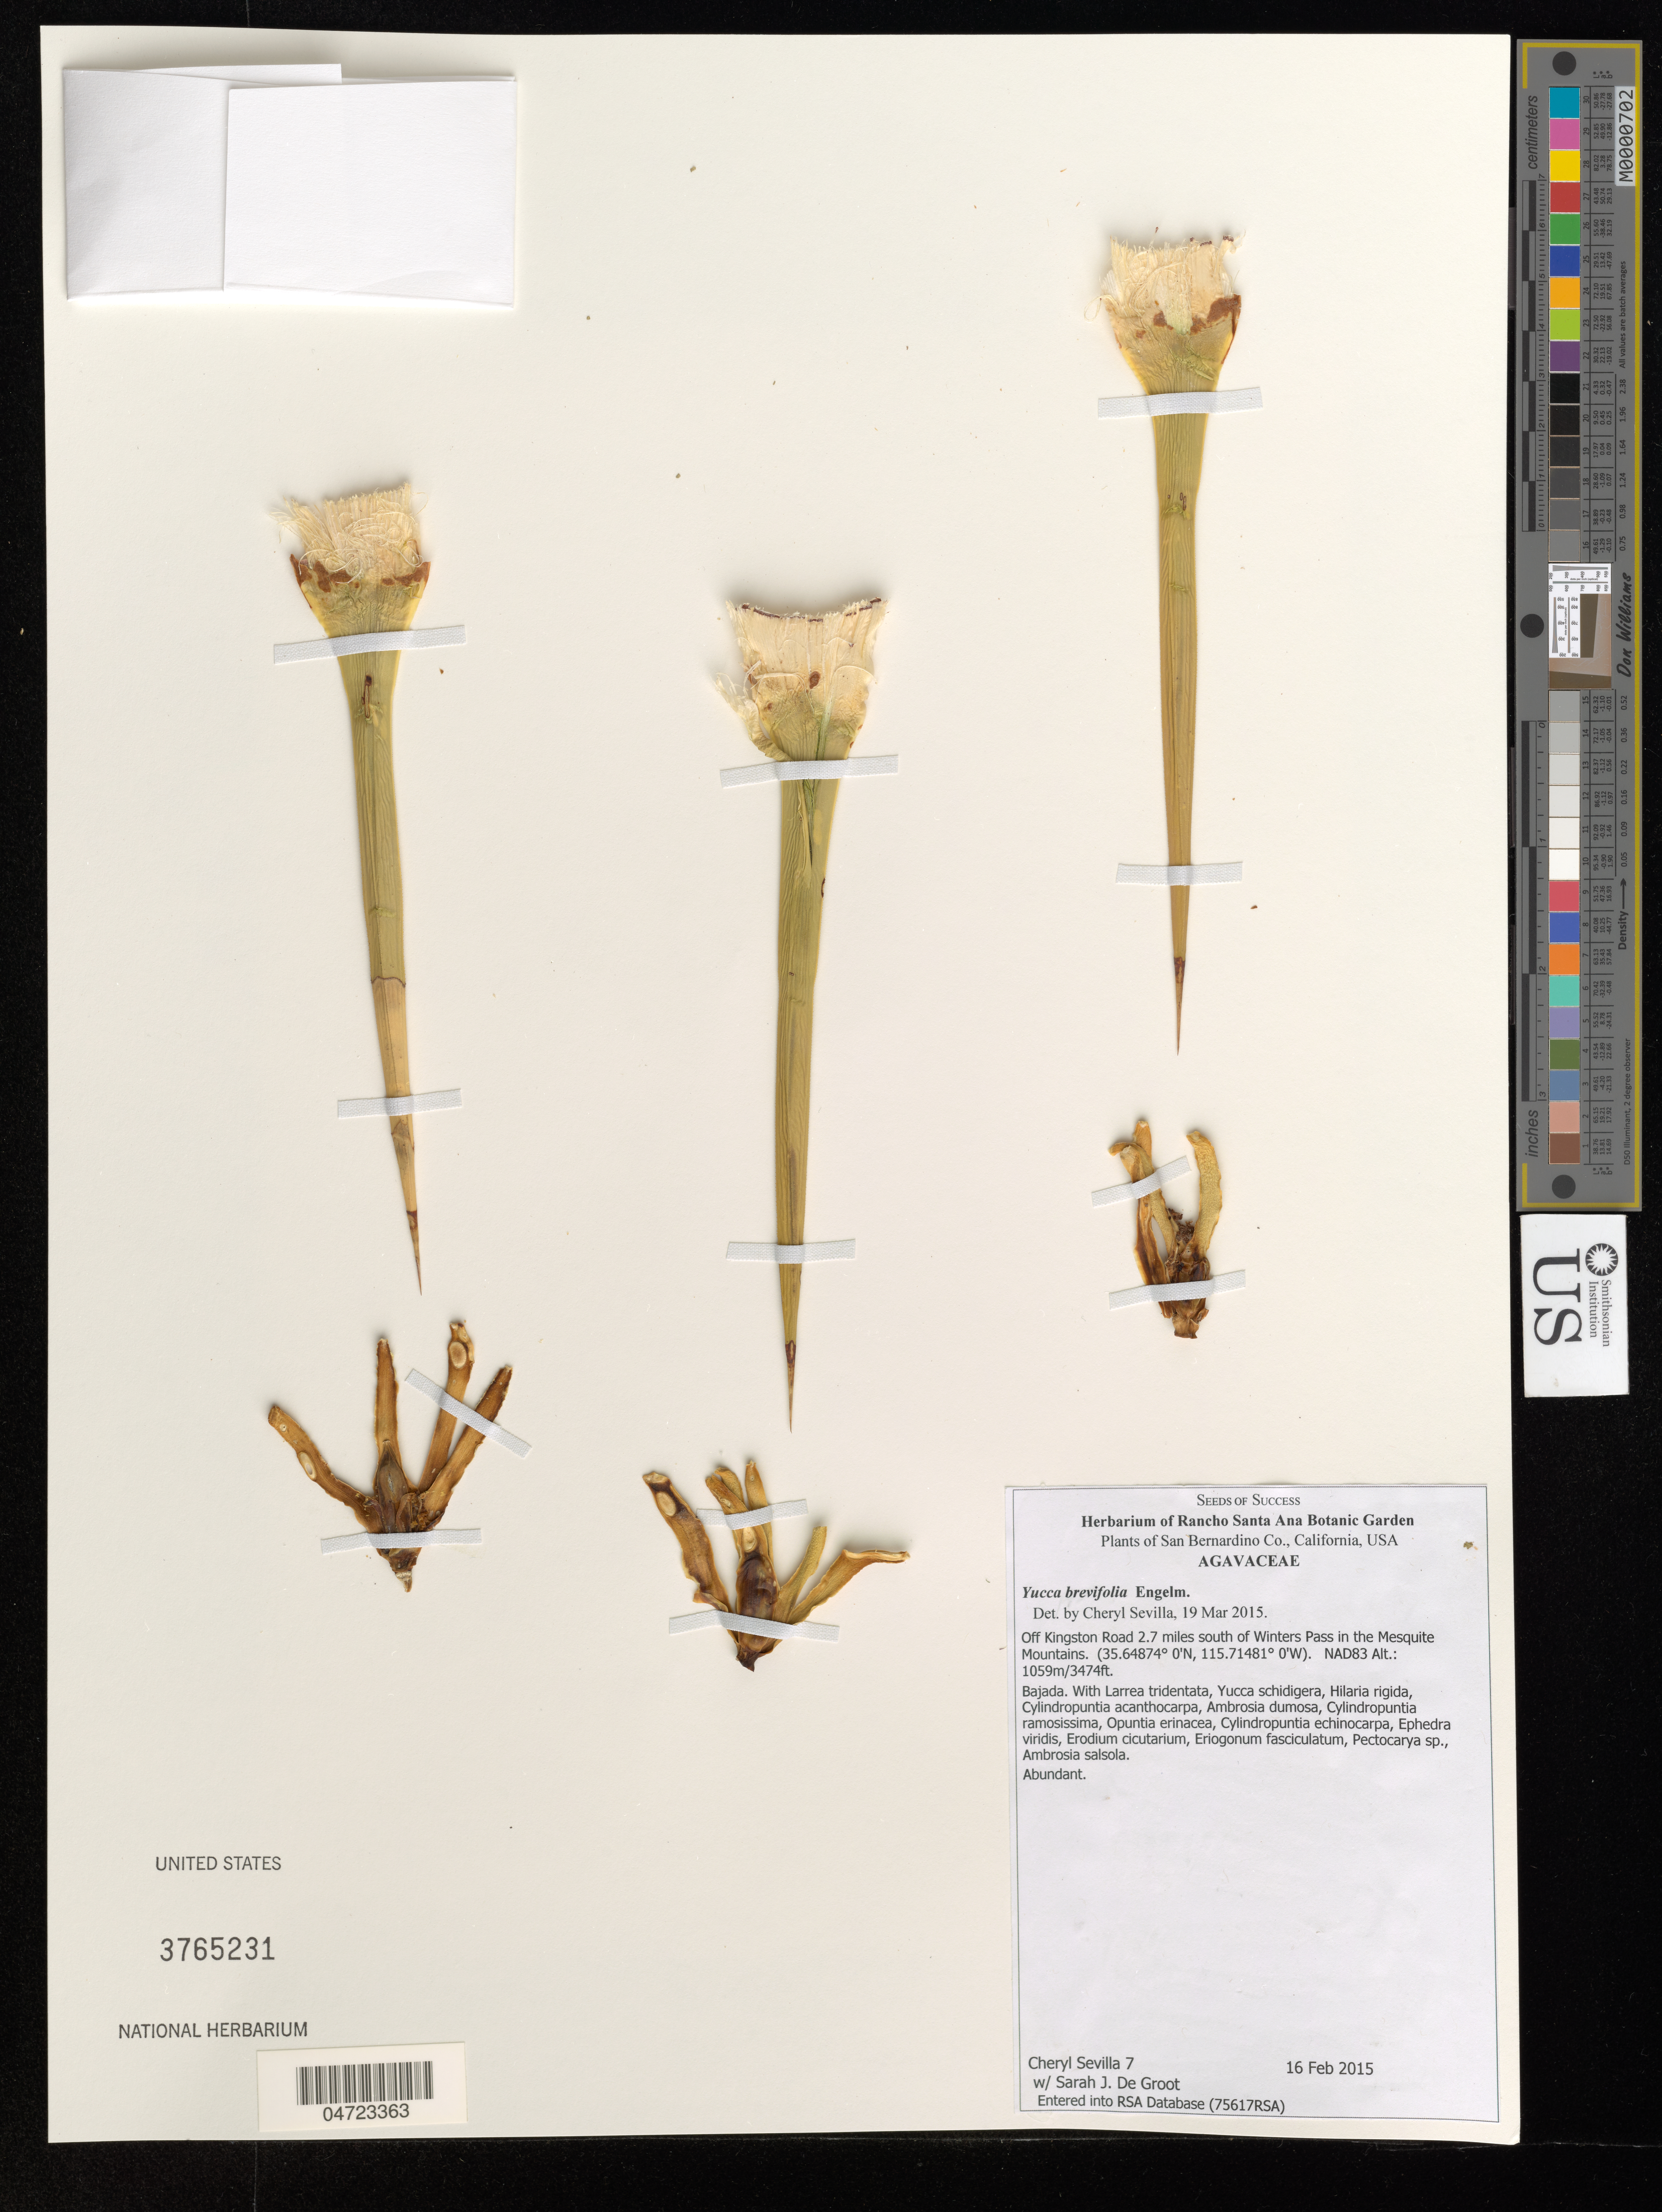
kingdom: Plantae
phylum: Tracheophyta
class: Liliopsida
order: Asparagales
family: Asparagaceae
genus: Yucca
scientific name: Yucca brevifolia var. brevifolia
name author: Engelm.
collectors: C. Sevilla & S. De Groot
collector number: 7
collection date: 2015-02-16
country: United States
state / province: California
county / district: San Bernardino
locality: San Bernardino Co. Off Kingston Road 2.7 miles south of Winters Pass in the Mesquite Mountains.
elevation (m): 1059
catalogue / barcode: US 3765231